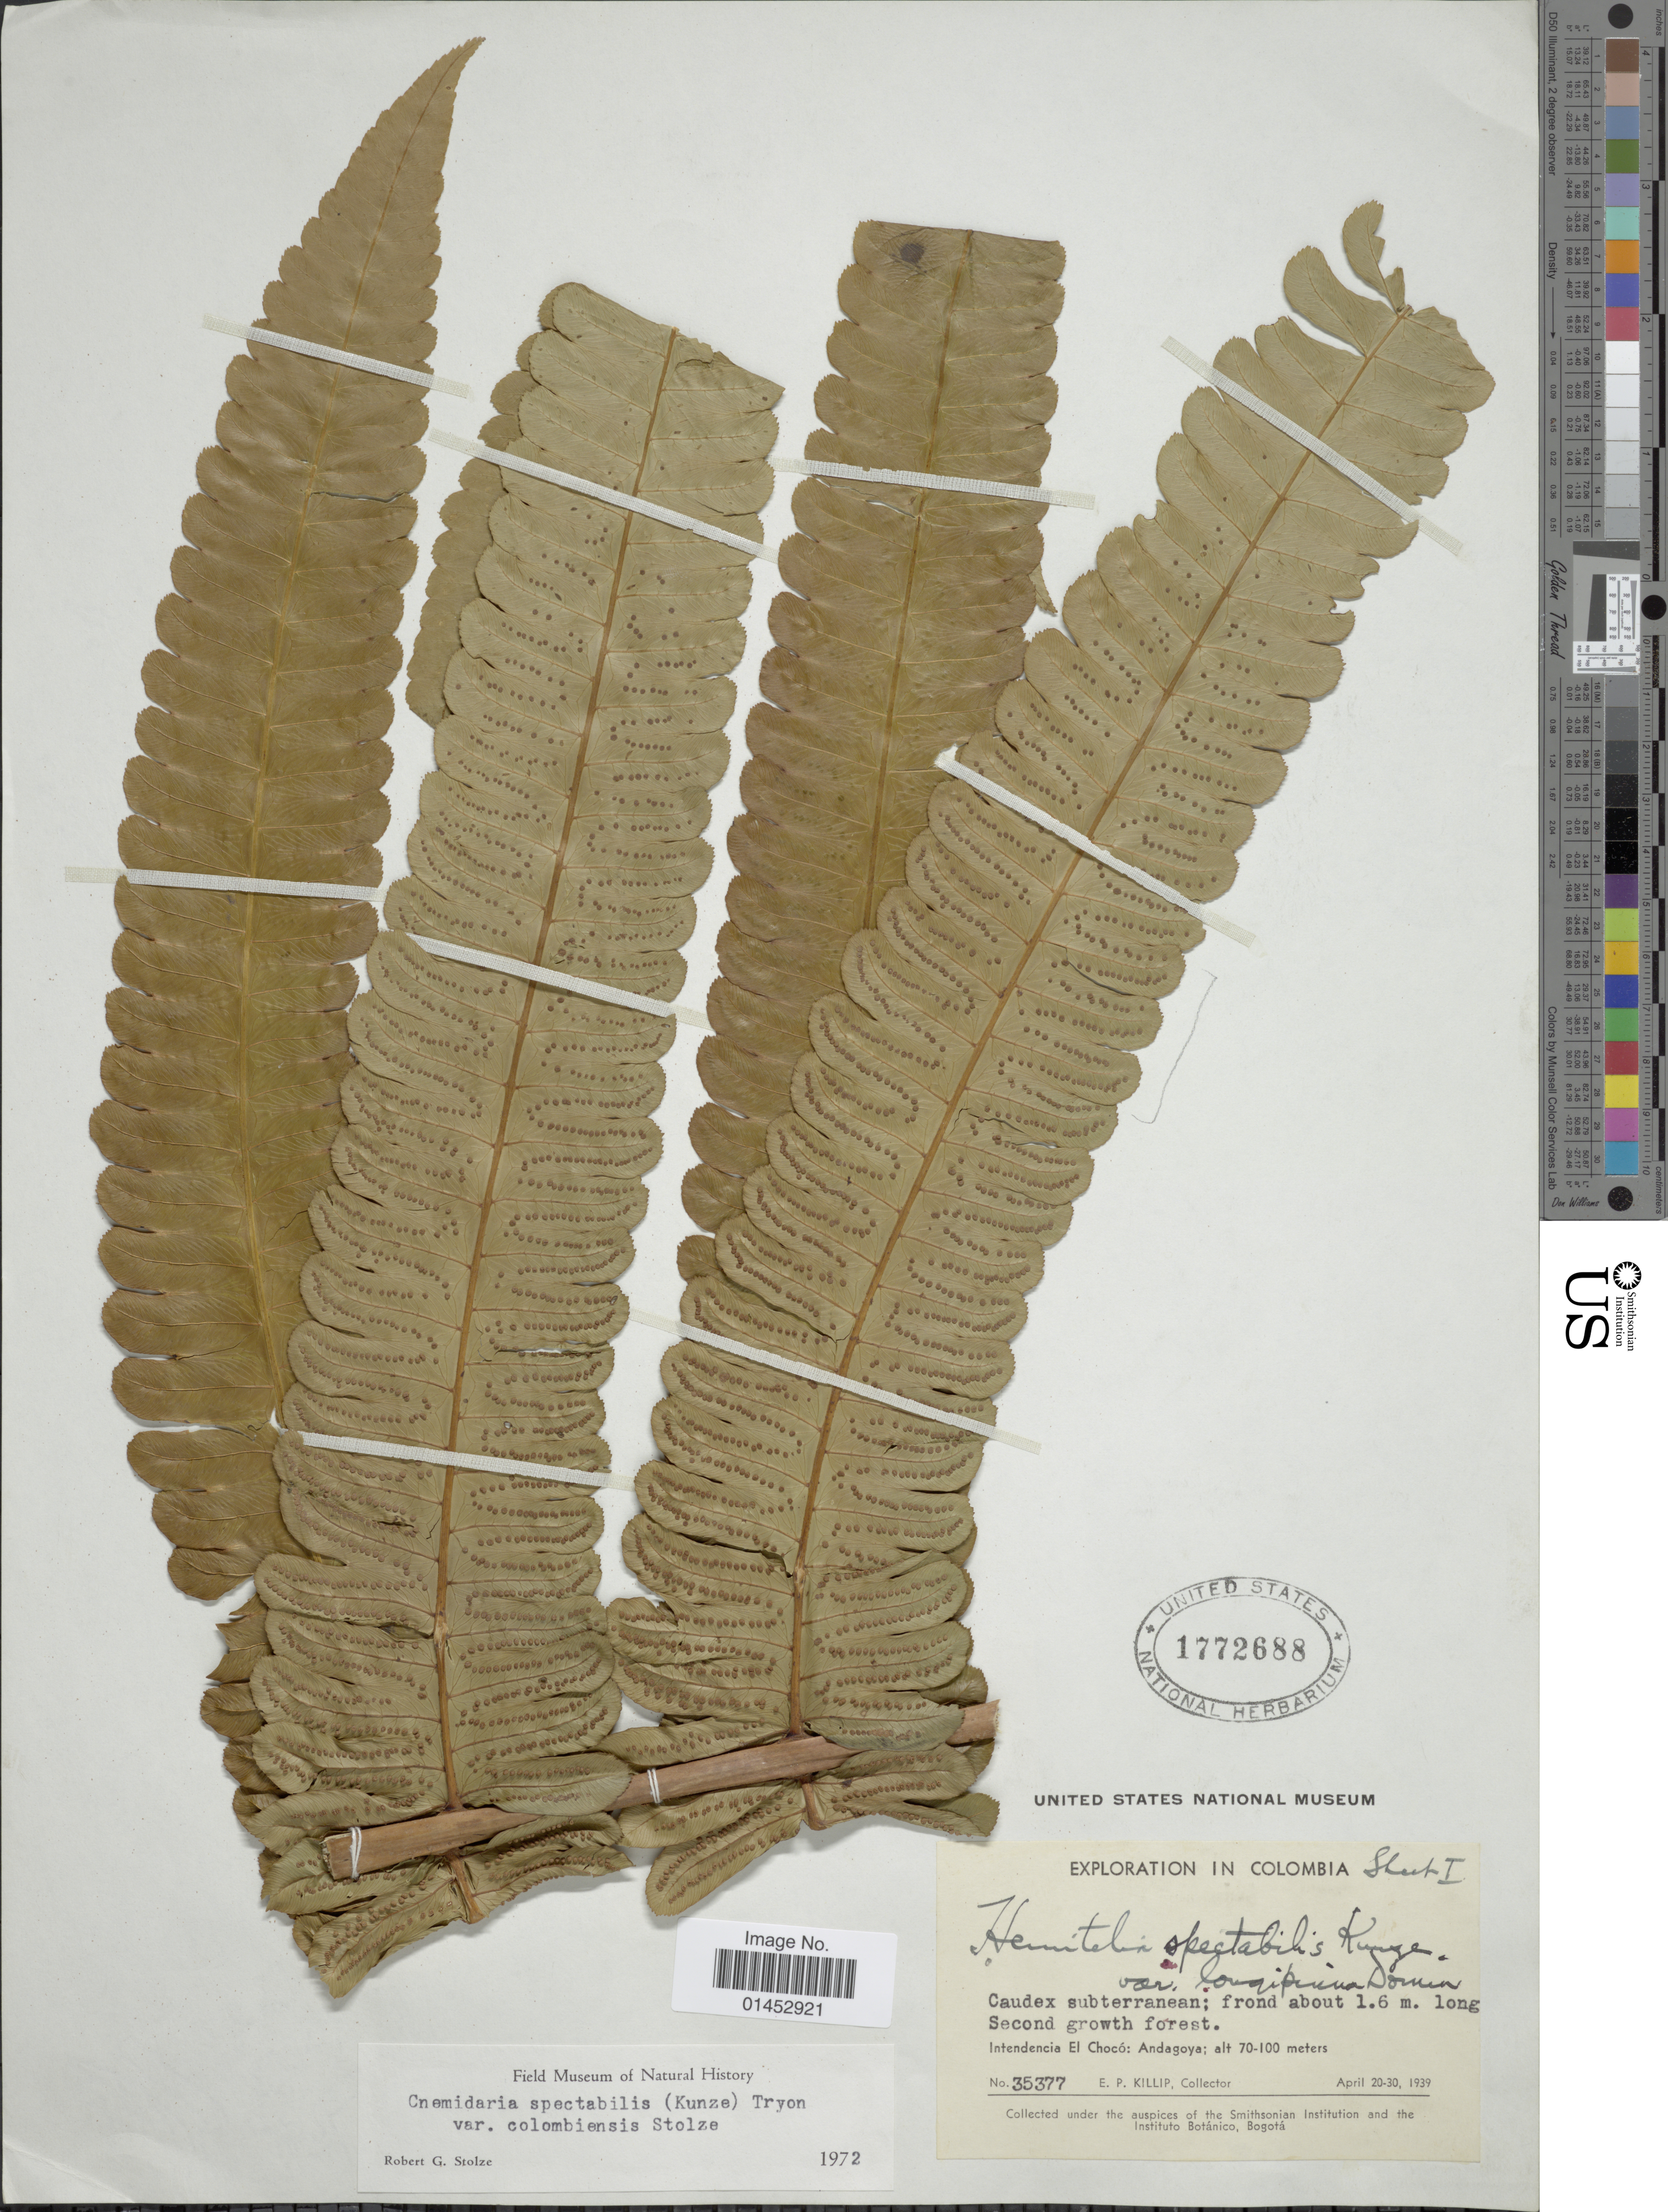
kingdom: Plantae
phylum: Tracheophyta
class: Polypodiopsida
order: Cyatheales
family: Cyatheaceae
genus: Cyathea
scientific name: Cyathea spectabilis var. colombiana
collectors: E. P. Killip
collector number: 35377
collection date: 1939-04-20/1939-04-30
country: Colombia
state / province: Chocó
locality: Intendencia El Chocó: Andagoya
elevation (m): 70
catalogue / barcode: US 1772688